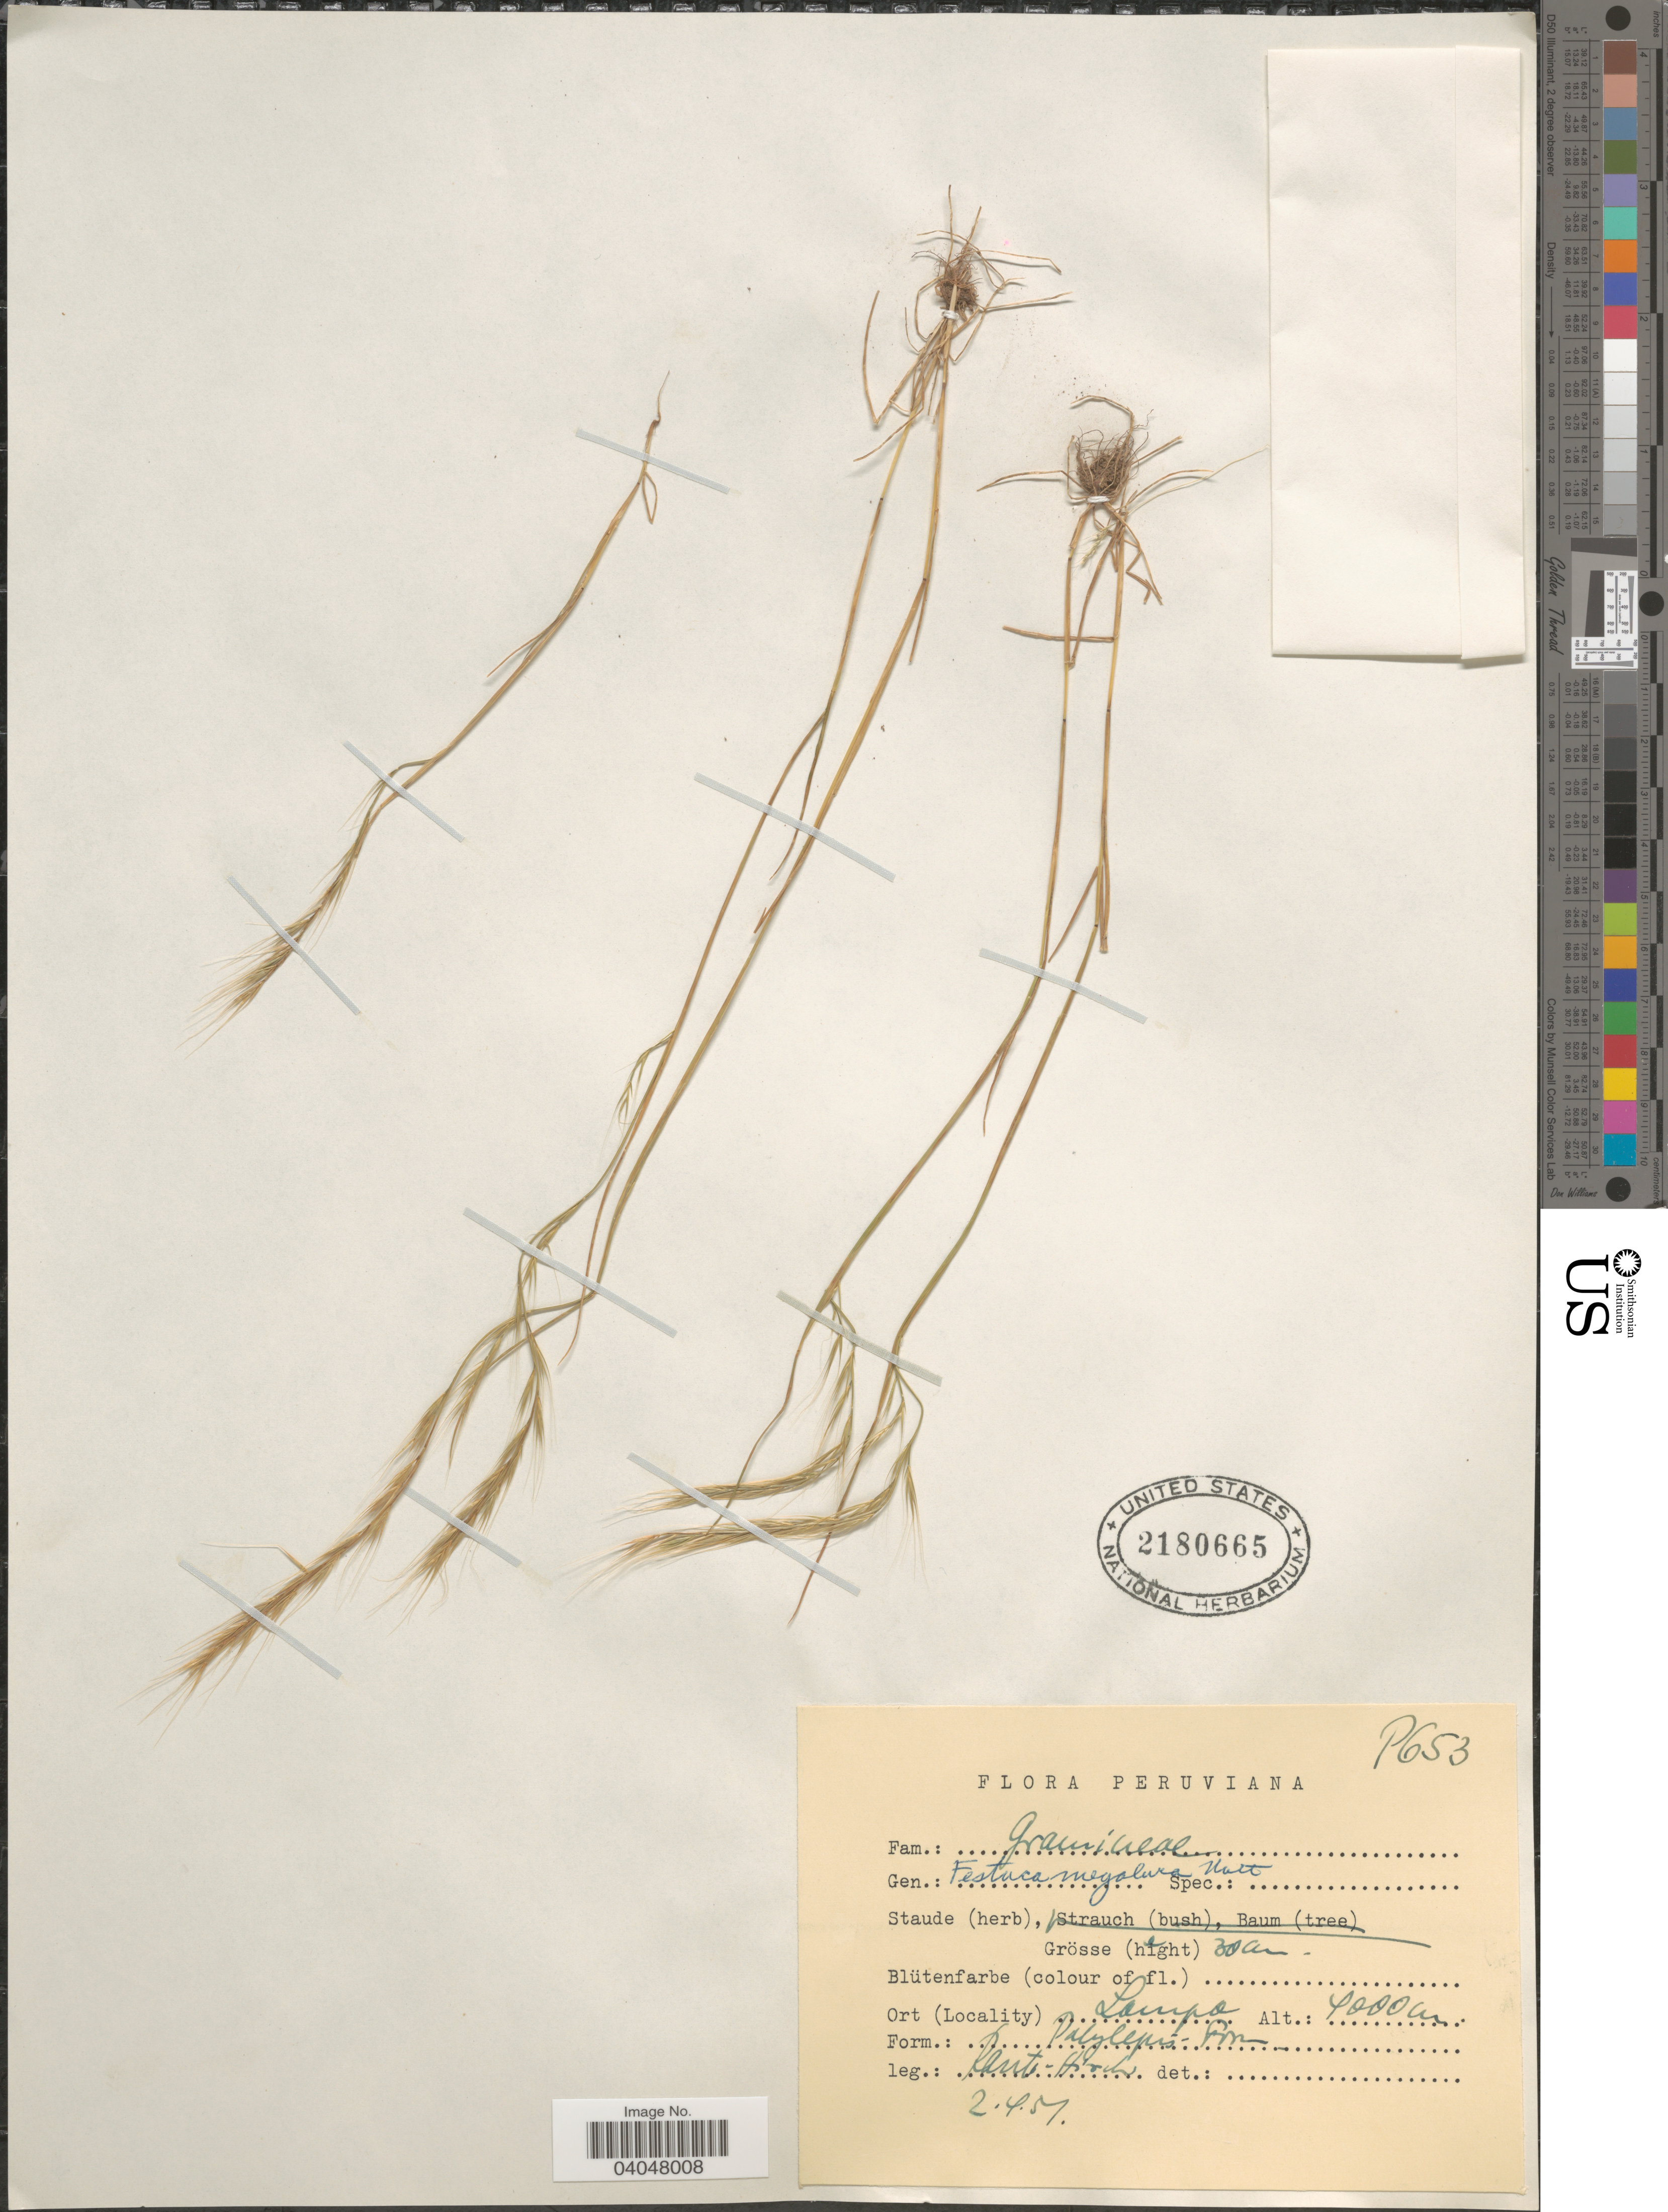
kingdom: Plantae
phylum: Tracheophyta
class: Liliopsida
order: Poales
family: Poaceae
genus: Festuca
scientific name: Festuca megalura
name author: Nutt.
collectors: W. Rauh & G. Hirsch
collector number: P653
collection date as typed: Transcribed d/m/y: 2/4/51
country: Peru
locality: Lampo.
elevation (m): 4000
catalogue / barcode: US 2180665